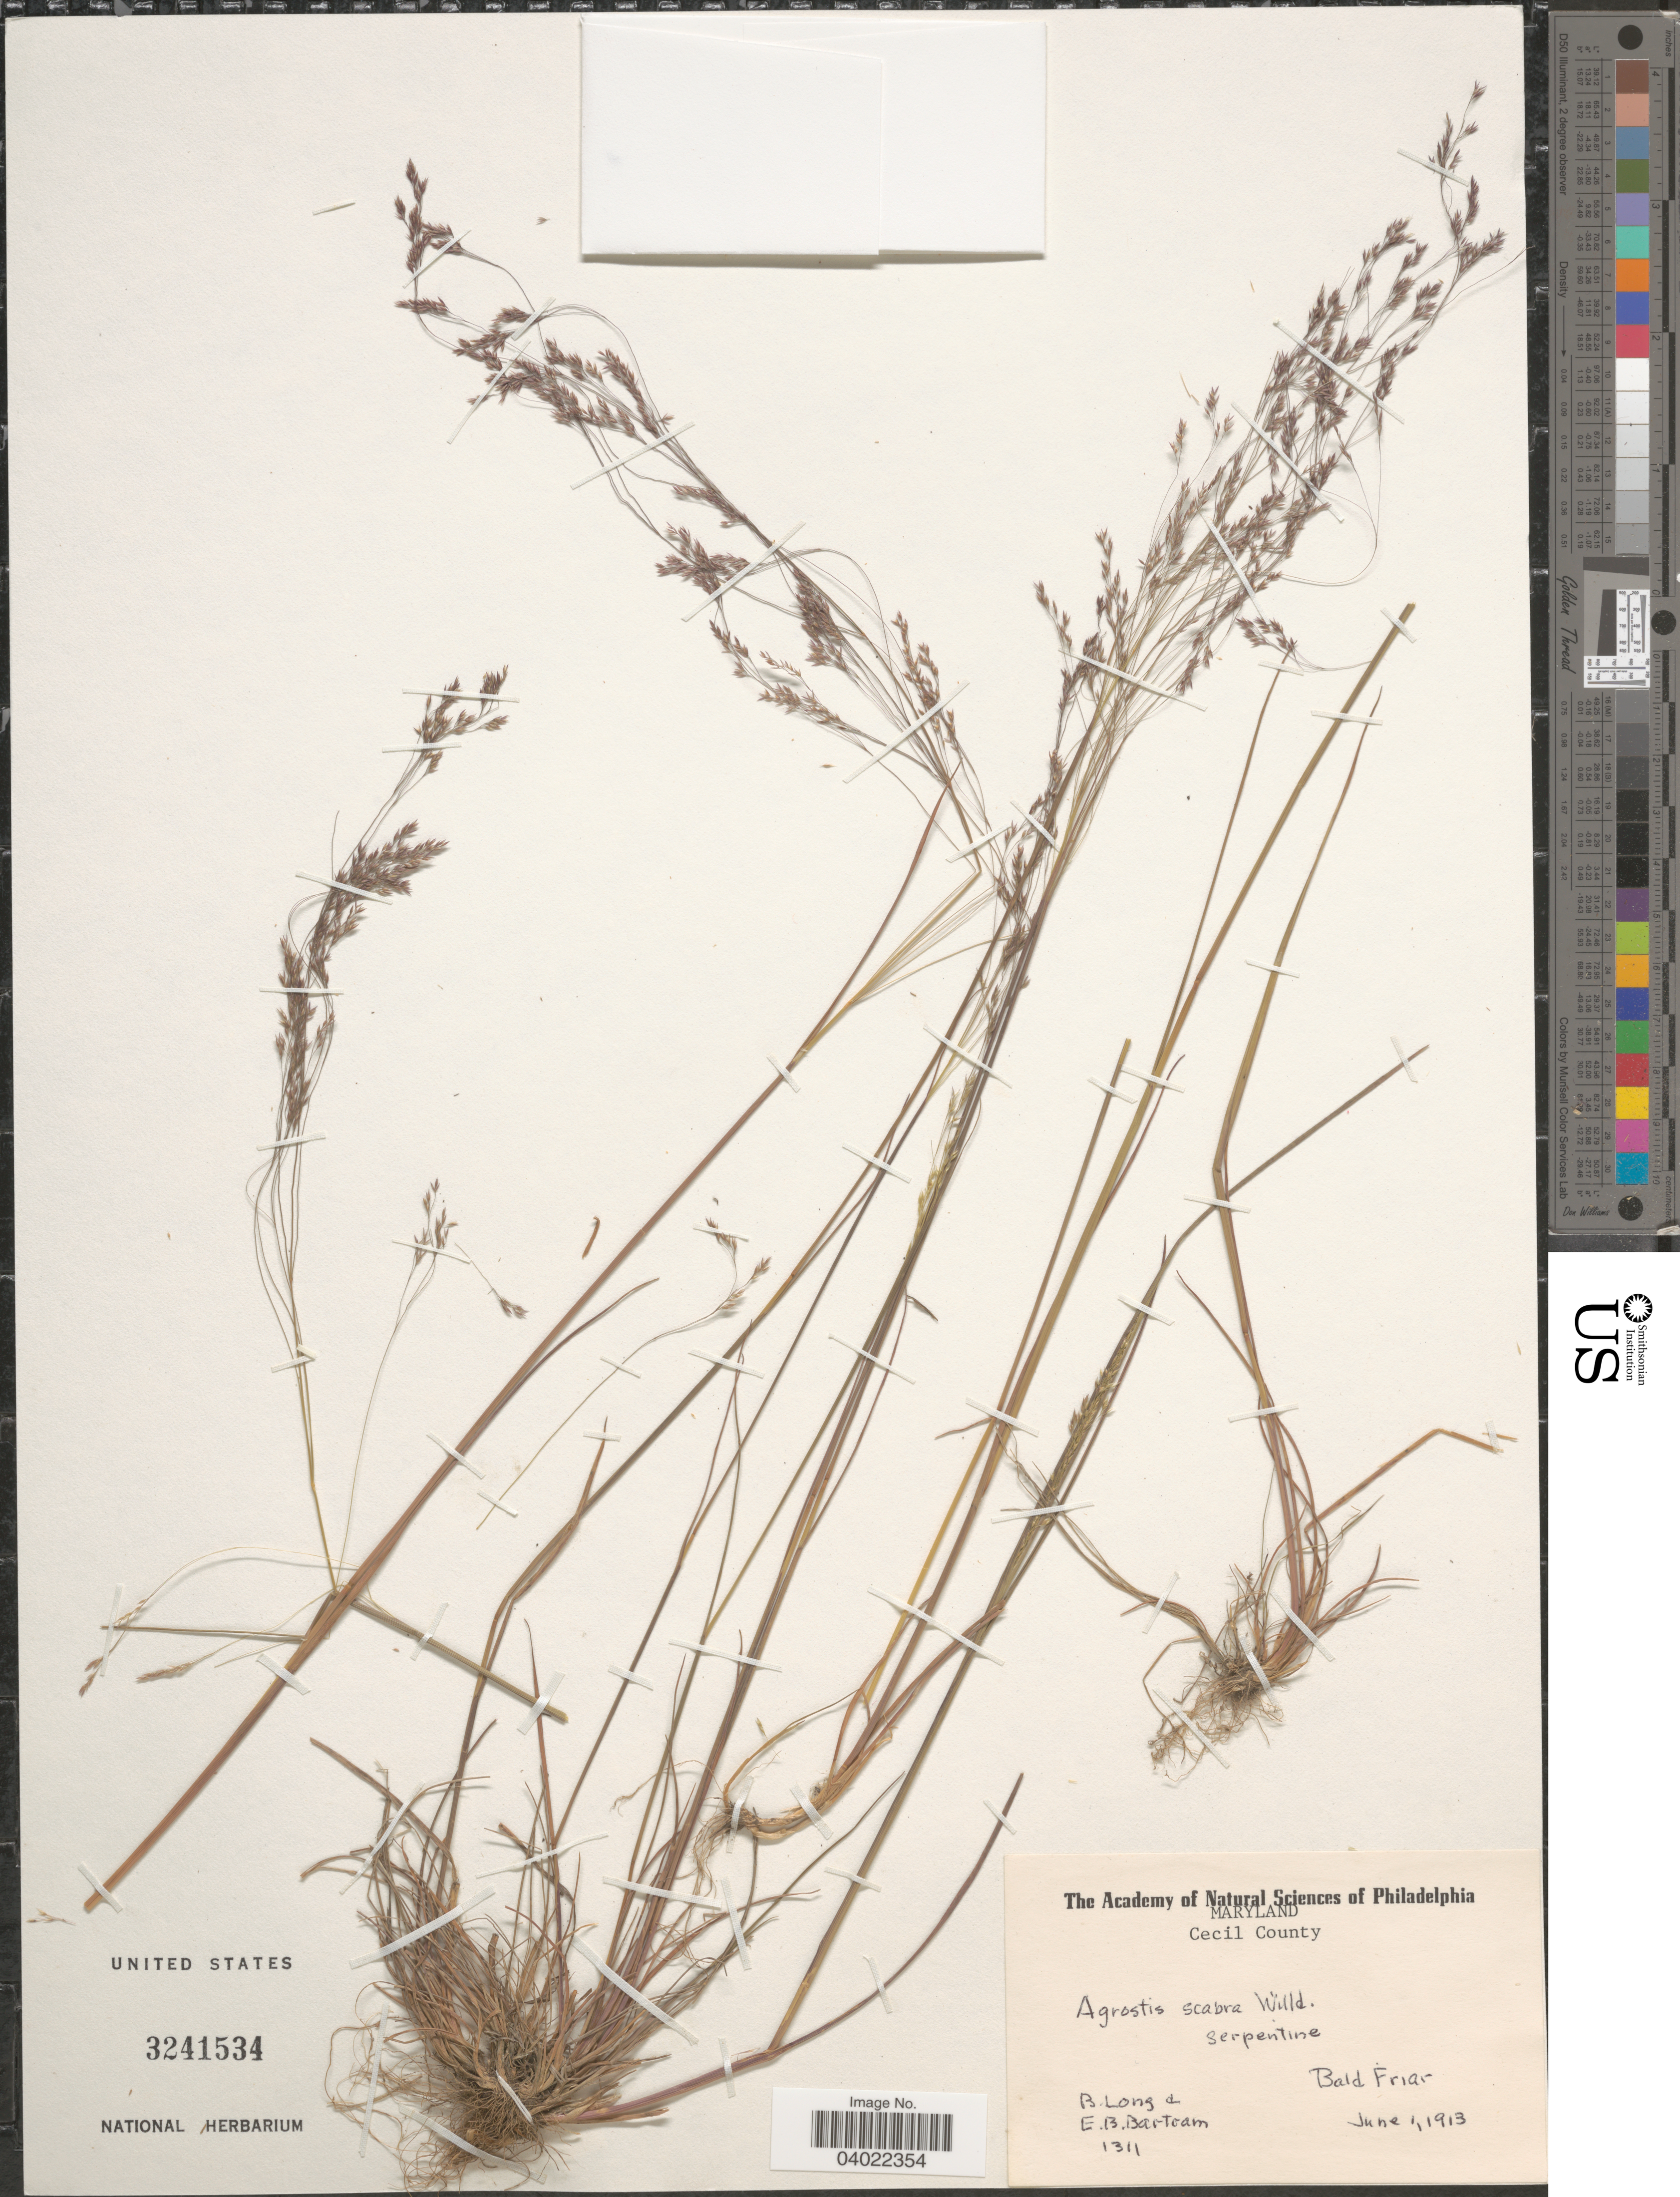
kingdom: Plantae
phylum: Tracheophyta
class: Liliopsida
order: Poales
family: Poaceae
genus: Agrostis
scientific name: Agrostis scabra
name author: Willd.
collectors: B. Long & E. B. Bartram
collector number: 1311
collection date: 1913-06-01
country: United States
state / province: Maryland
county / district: Cecil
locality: Cecil County. Bald Friar.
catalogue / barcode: US 3241534